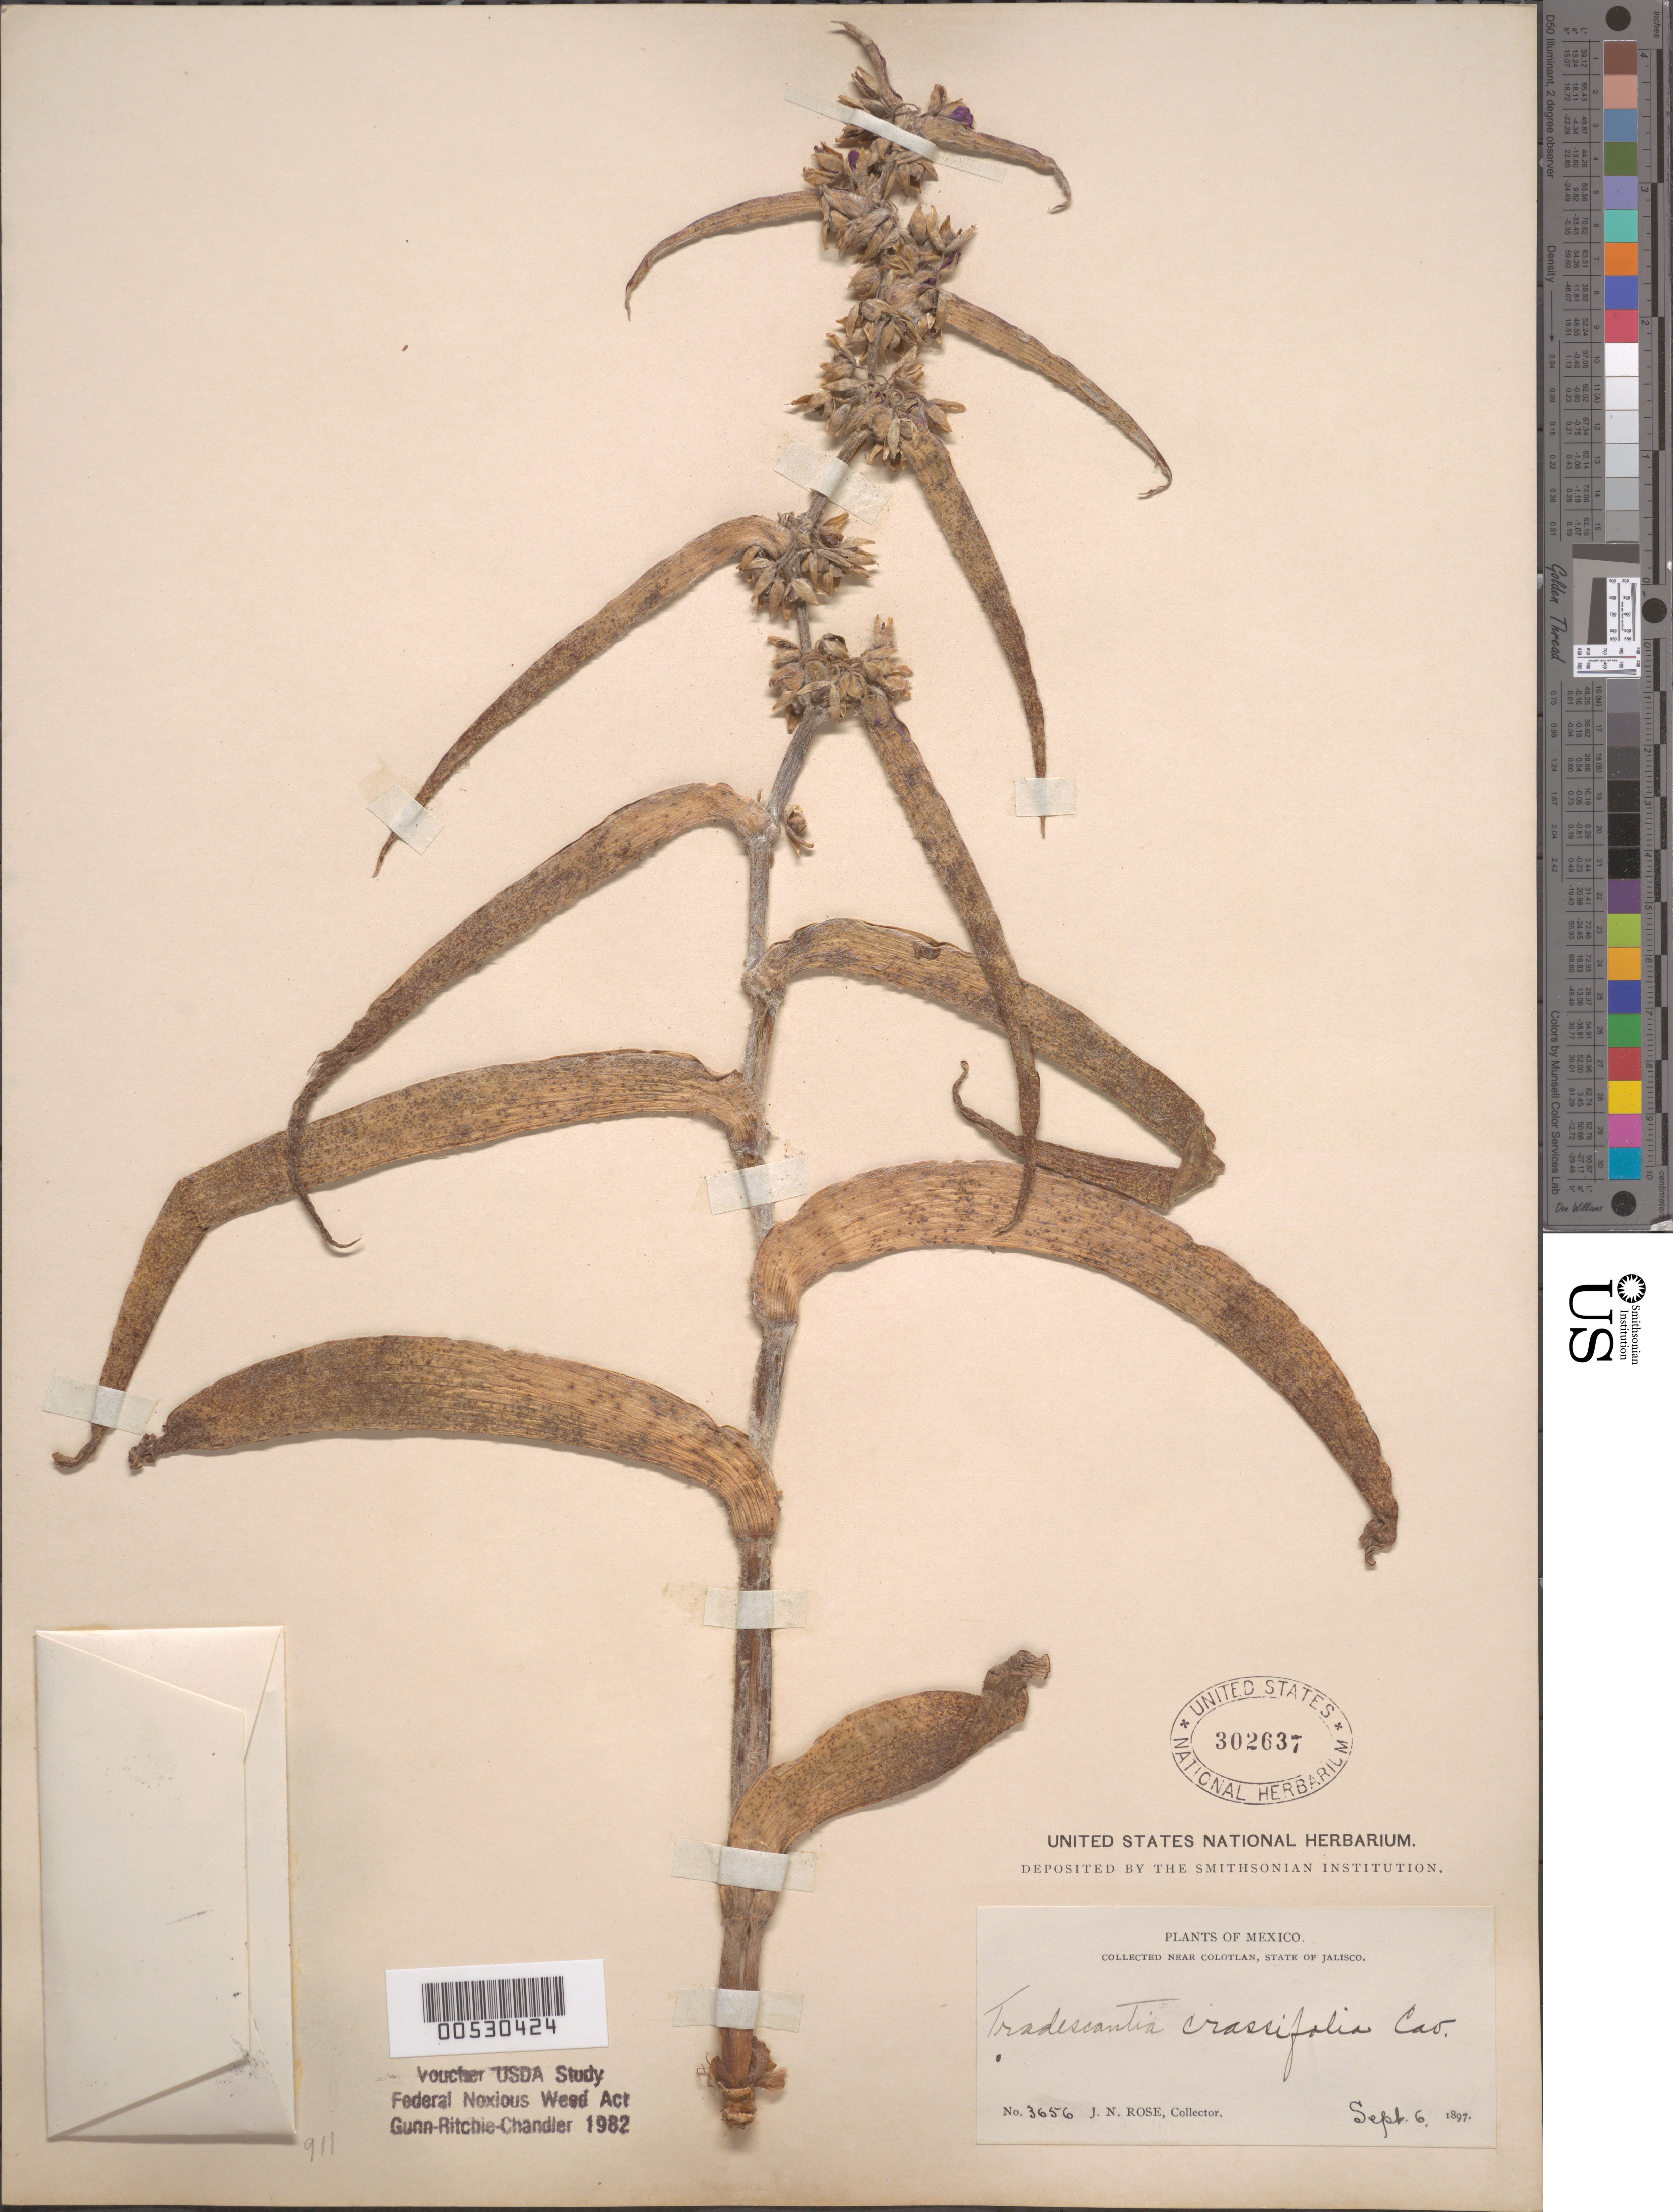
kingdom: Plantae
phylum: Tracheophyta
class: Liliopsida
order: Commelinales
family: Commelinaceae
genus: Tradescantia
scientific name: Tradescantia crassifolia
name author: Cav.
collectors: J. N. Rose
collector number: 3656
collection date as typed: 06 Sep 1897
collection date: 1897-09-06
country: Mexico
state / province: Jalisco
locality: Near Colotlan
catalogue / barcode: US 302637